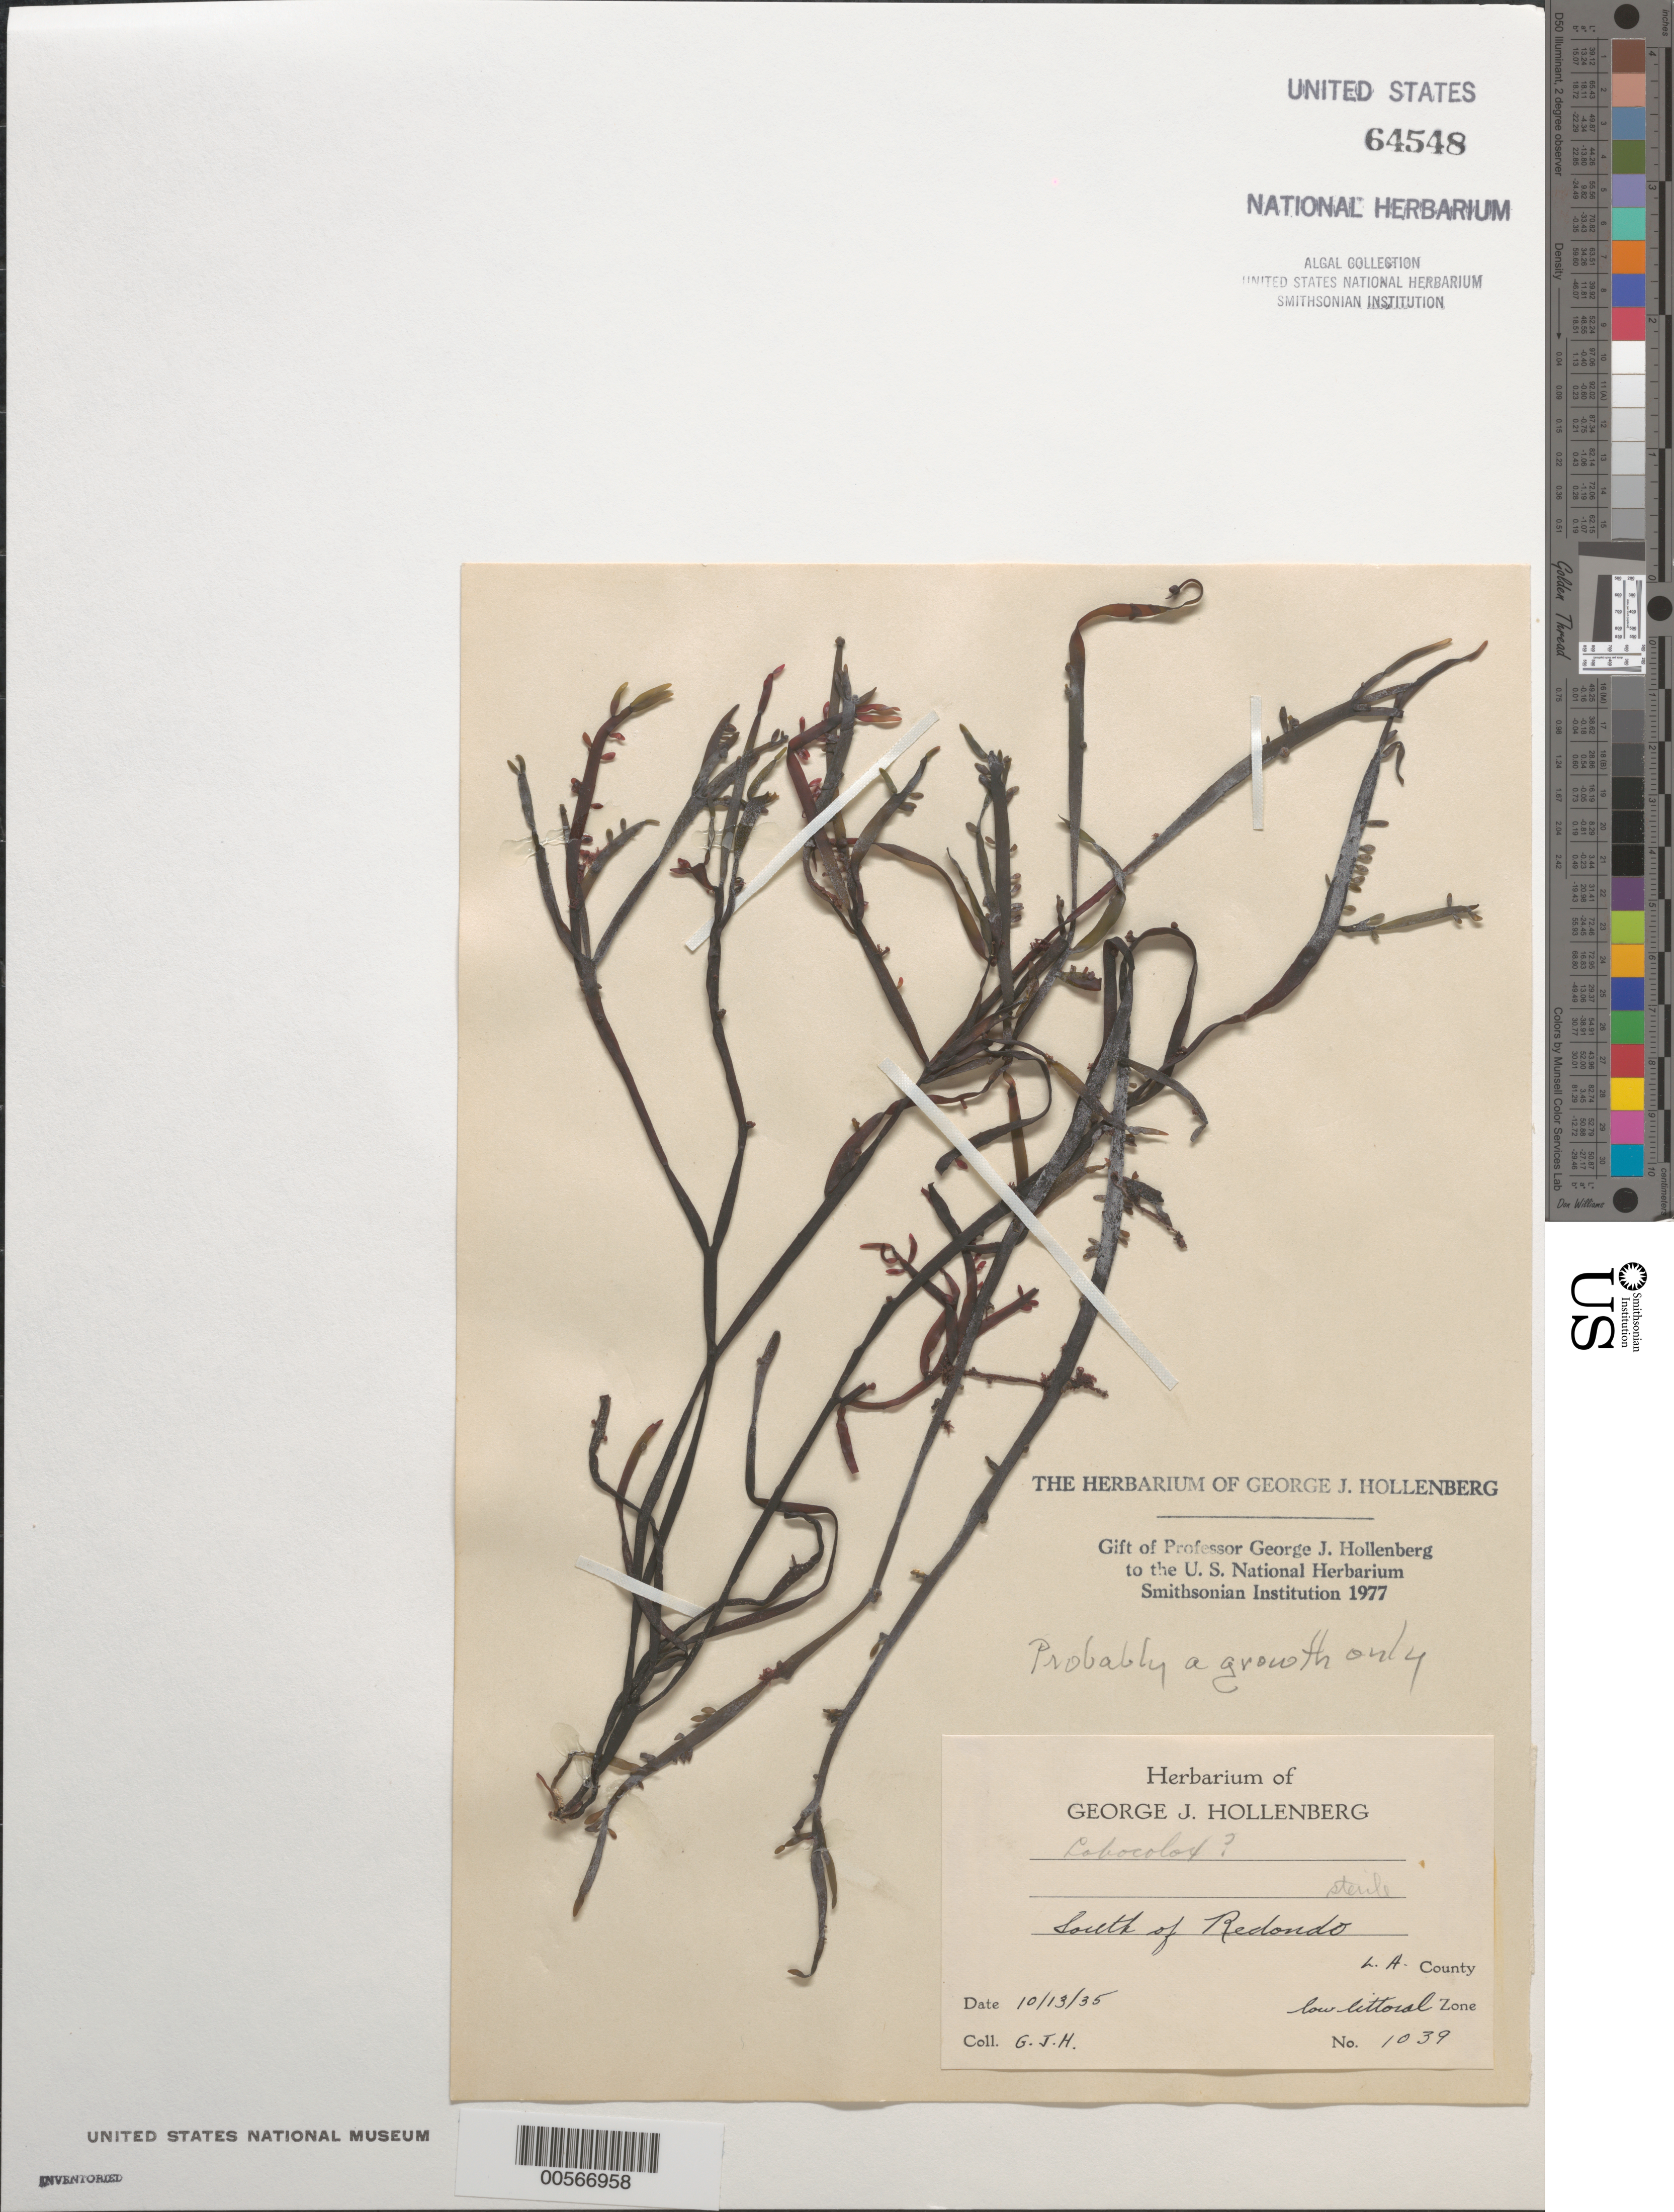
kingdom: Plantae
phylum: Rhodophyta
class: Florideophyceae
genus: Lobocolax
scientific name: Lobocolax sp.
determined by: Hollenberg, George J.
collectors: G. Hollenberg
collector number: GJH 1039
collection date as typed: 13 Oct 1935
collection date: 1935-10-13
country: United States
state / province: California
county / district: Los Angeles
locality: South of Redondo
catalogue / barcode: US 64548